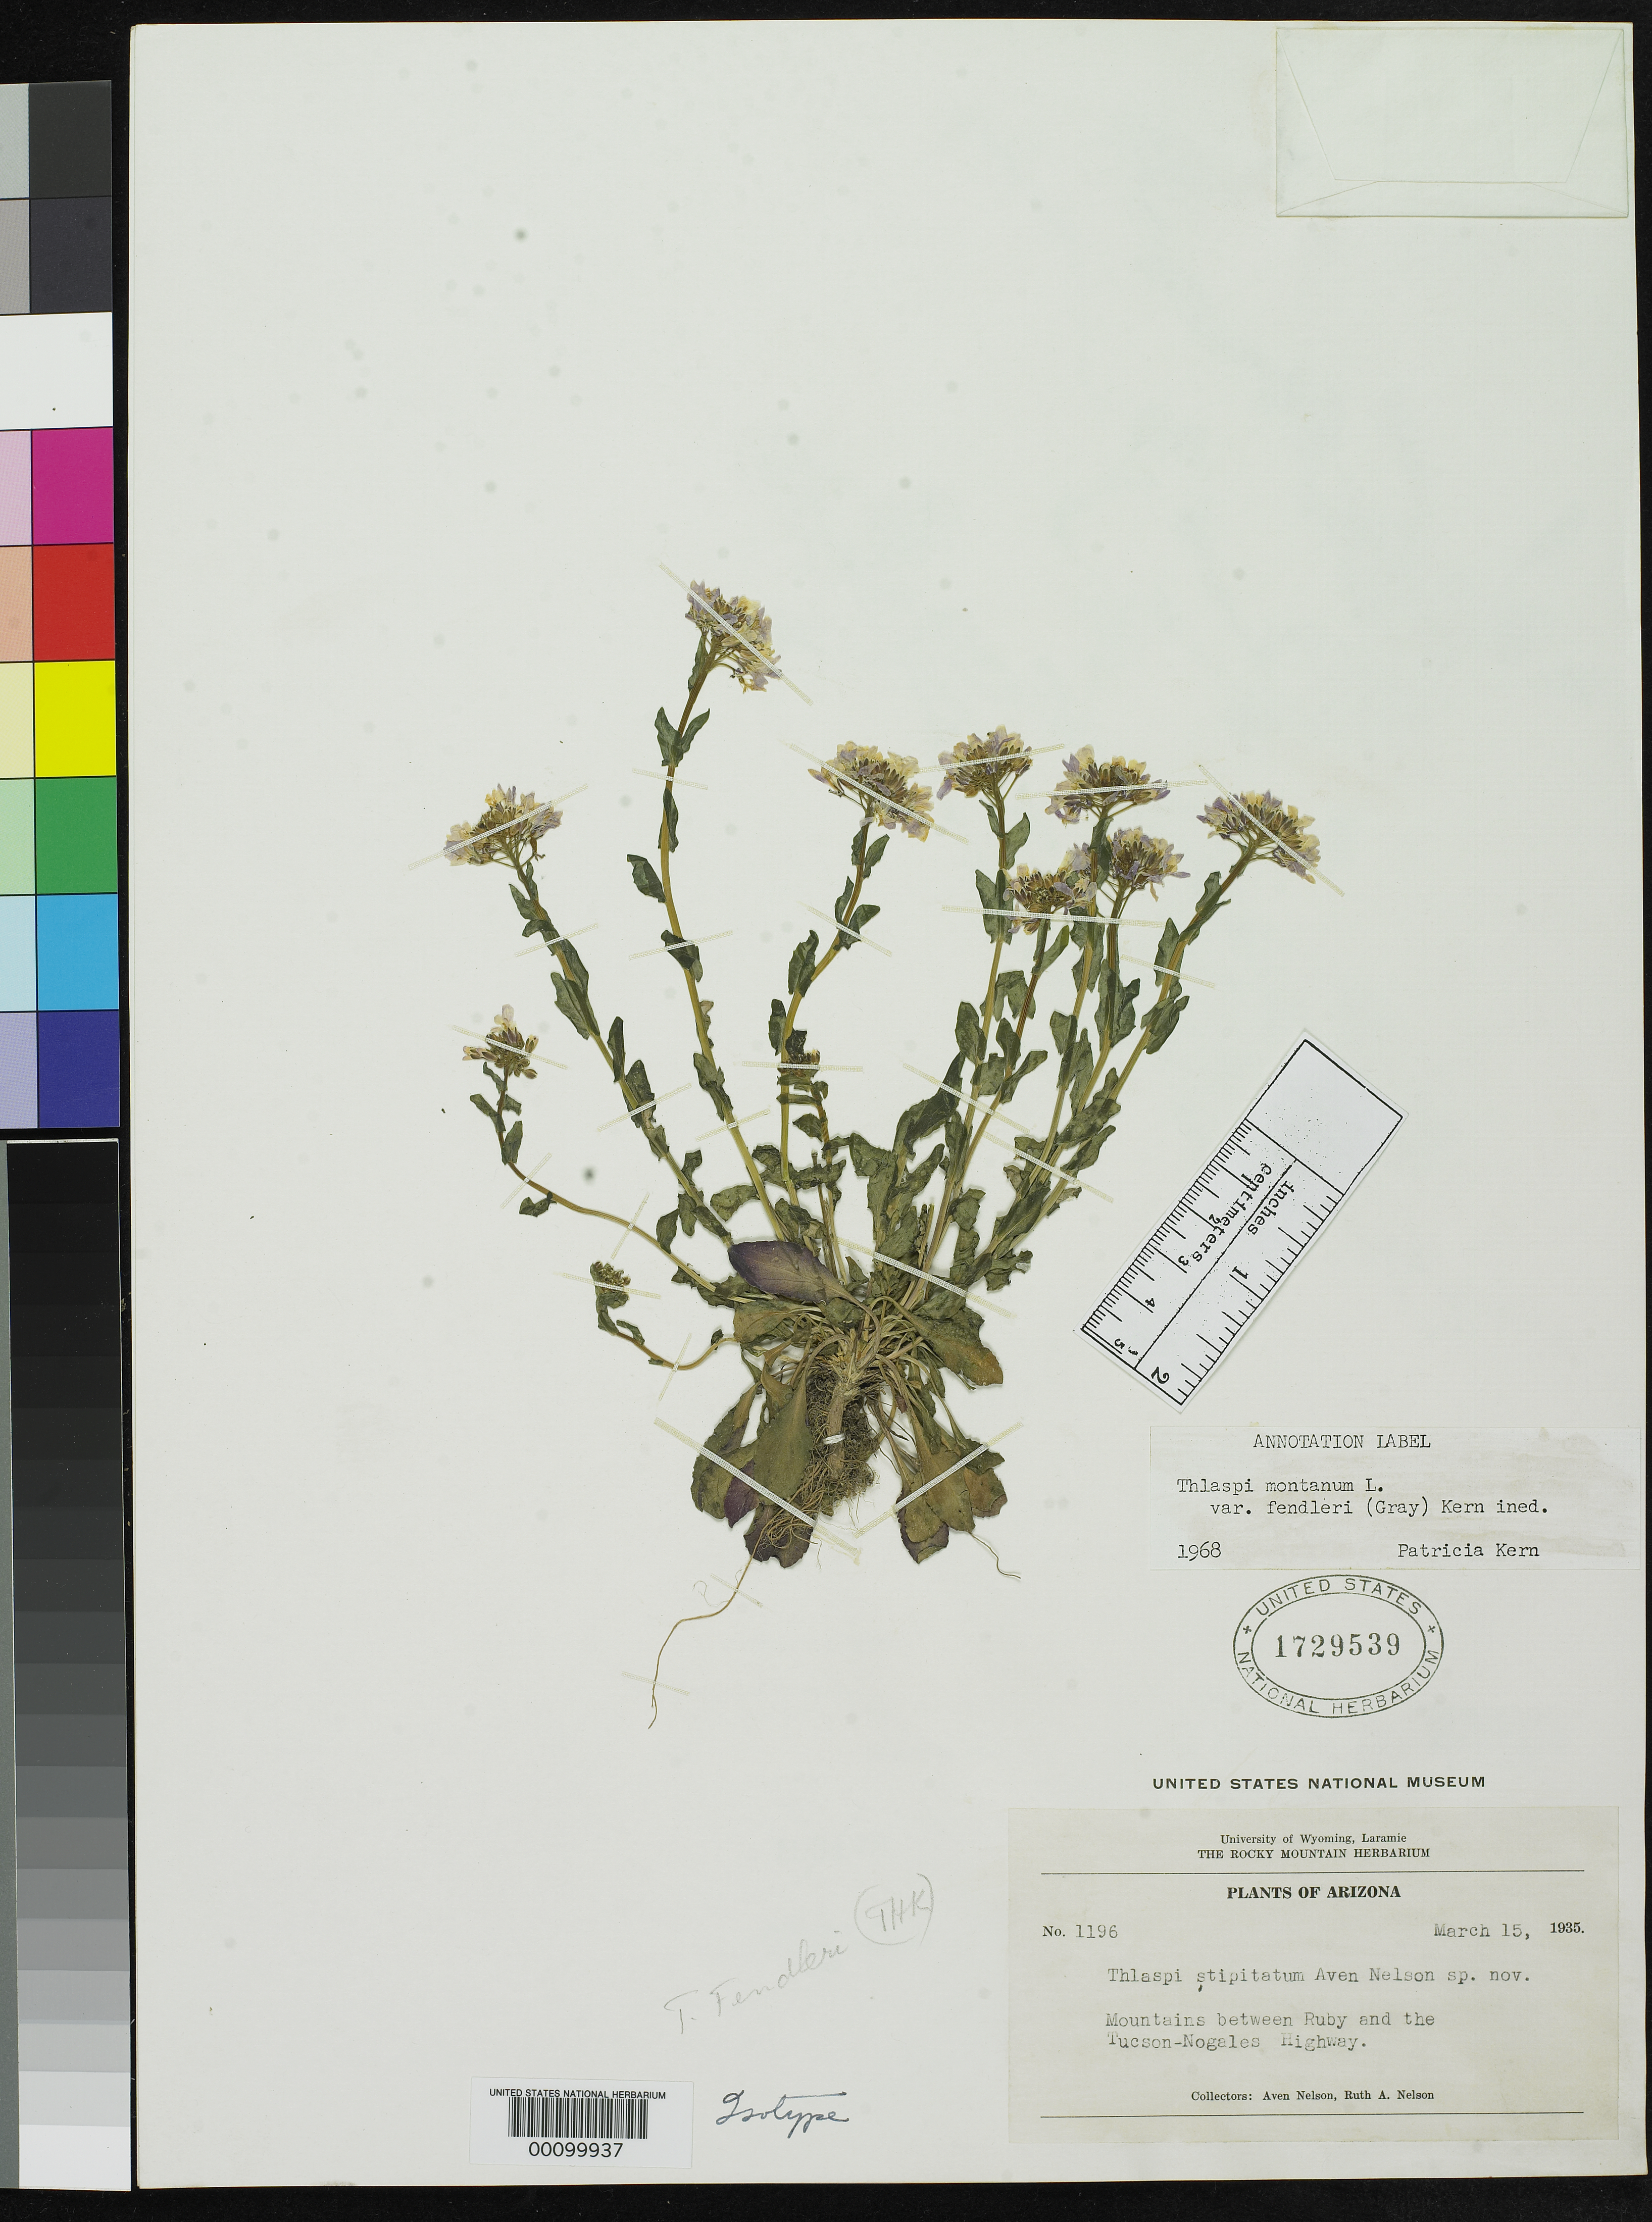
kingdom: Plantae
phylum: Tracheophyta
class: Magnoliopsida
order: Brassicales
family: Brassicaceae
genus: Thlaspi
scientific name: Thlaspi stipitatum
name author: A. Nelson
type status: Isotype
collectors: A. Nelson & R. A. Nelson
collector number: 1196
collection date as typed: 15 Mar 1935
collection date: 1935-03-15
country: United States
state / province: Arizona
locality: Mountains between Ruby & Tucson-Nogales Highway.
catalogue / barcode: US 1729539